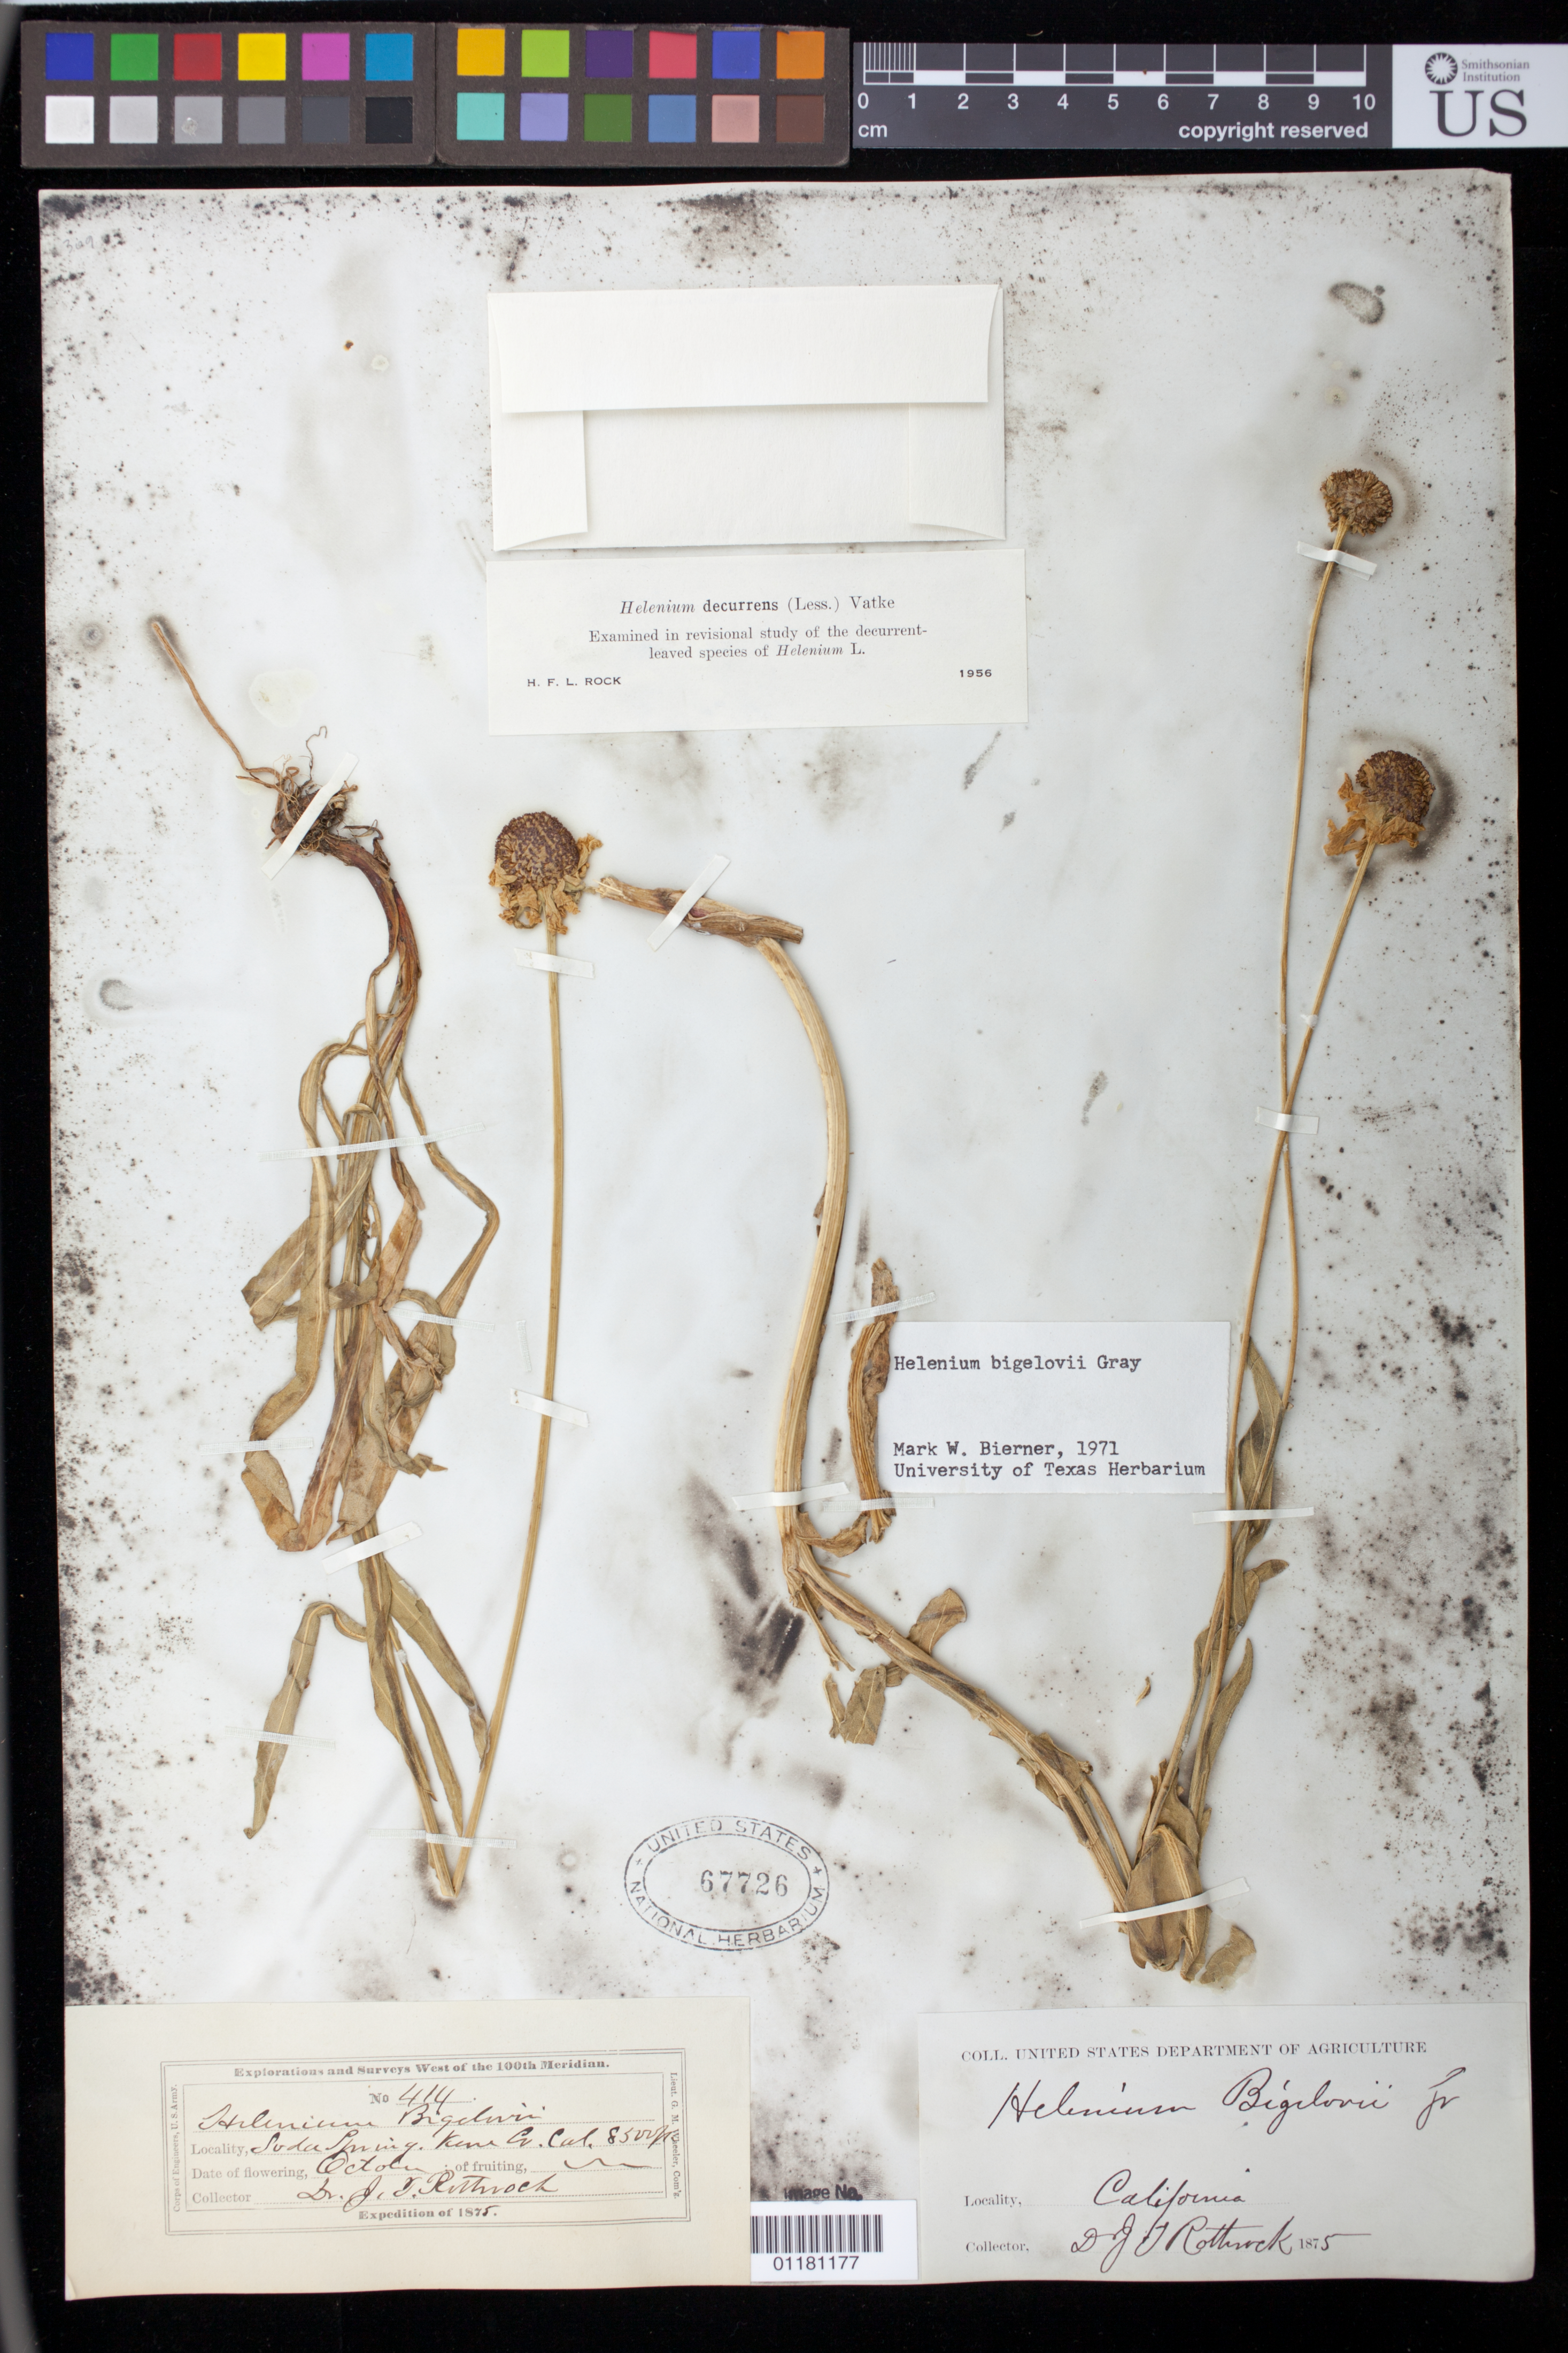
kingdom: Plantae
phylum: Tracheophyta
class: Magnoliopsida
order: Asterales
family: Asteraceae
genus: Helenium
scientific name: Helenium bigelovii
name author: A. Gray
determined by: Bierner, M. W.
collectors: J. T. Rothrock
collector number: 414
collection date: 1875-10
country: United States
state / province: California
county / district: Kern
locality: Soda Spring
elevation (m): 2591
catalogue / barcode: US 67726